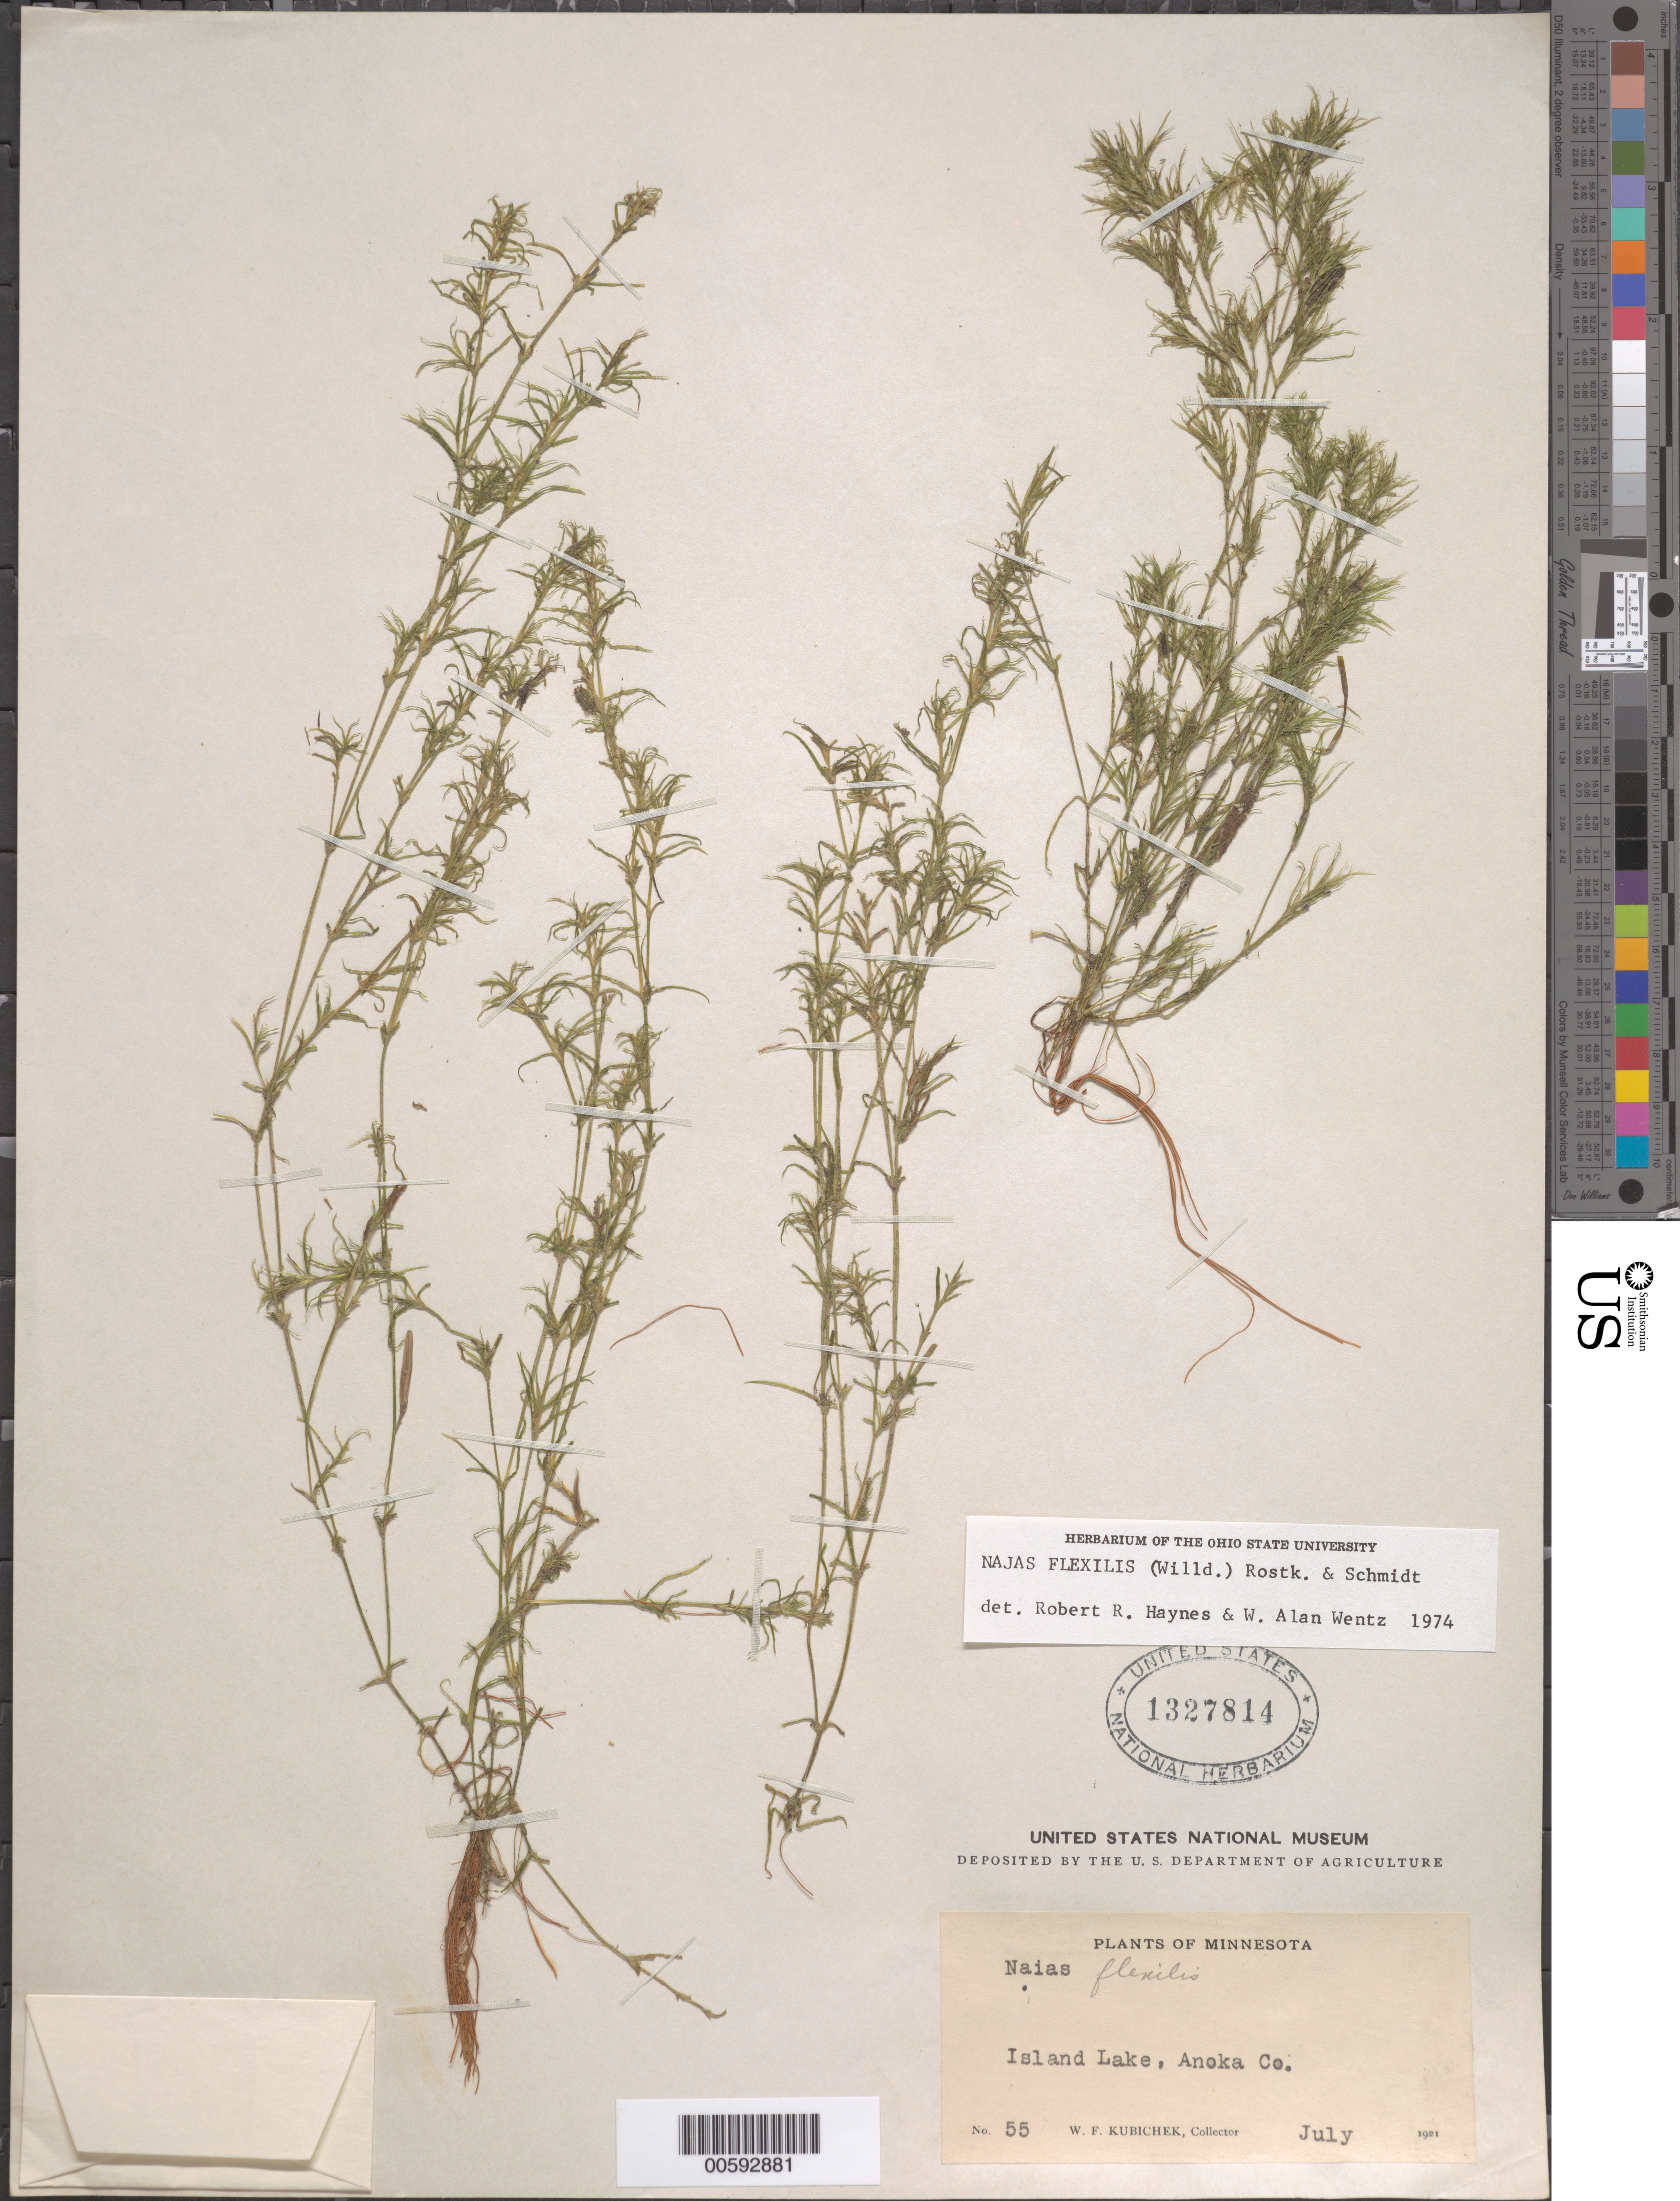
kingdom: Plantae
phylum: Tracheophyta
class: Liliopsida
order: Alismatales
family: Hydrocharitaceae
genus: Najas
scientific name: Najas flexilis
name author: (Willd.) Rostk. & Schmidt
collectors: W. Kubichek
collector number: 55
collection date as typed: Jul 1921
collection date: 1921-07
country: United States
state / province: Minnesota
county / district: Anoka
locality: Island Lake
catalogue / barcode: US 1327814